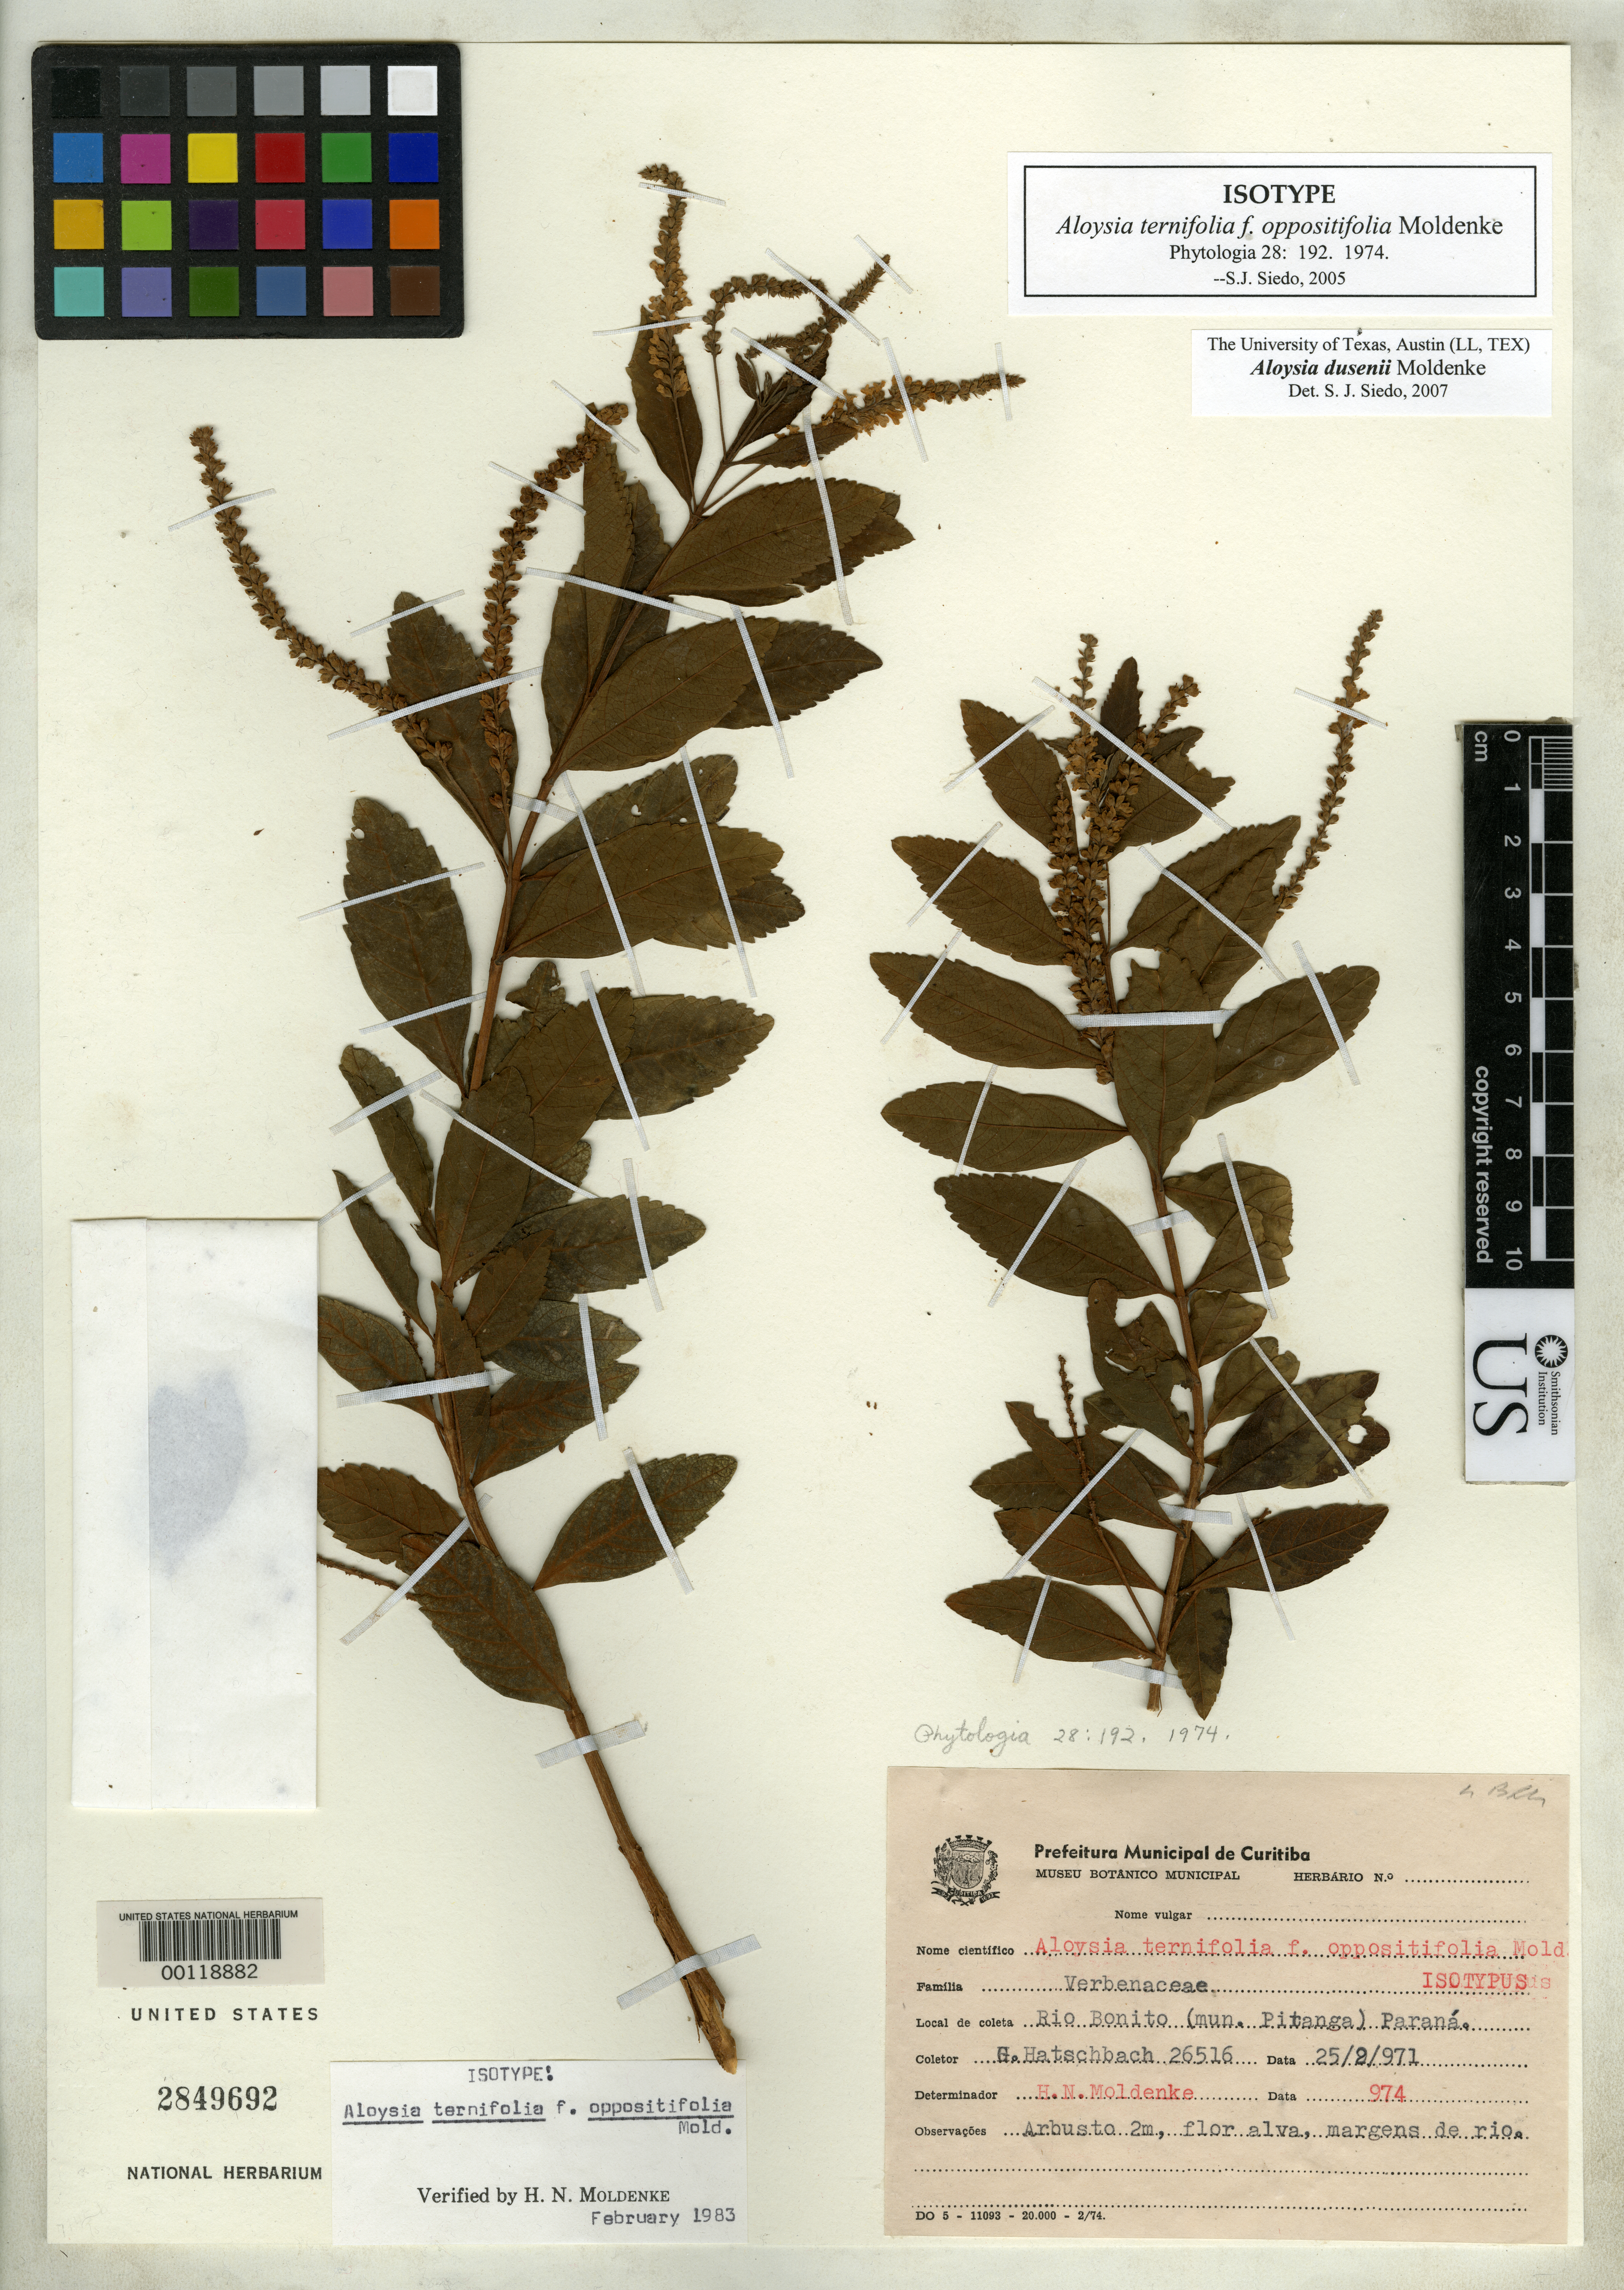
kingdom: Plantae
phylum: Tracheophyta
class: Magnoliopsida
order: Lamiales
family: Verbenaceae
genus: Aloysia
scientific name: Aloysia ternifolia f. oppositifolia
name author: Moldenke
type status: Isotype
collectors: G. Hatschbach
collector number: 26516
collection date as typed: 25 Aug 1971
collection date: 1971-08-25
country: Brazil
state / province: Paraná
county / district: Pitanga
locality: Rio Bonito.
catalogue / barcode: US 2849692